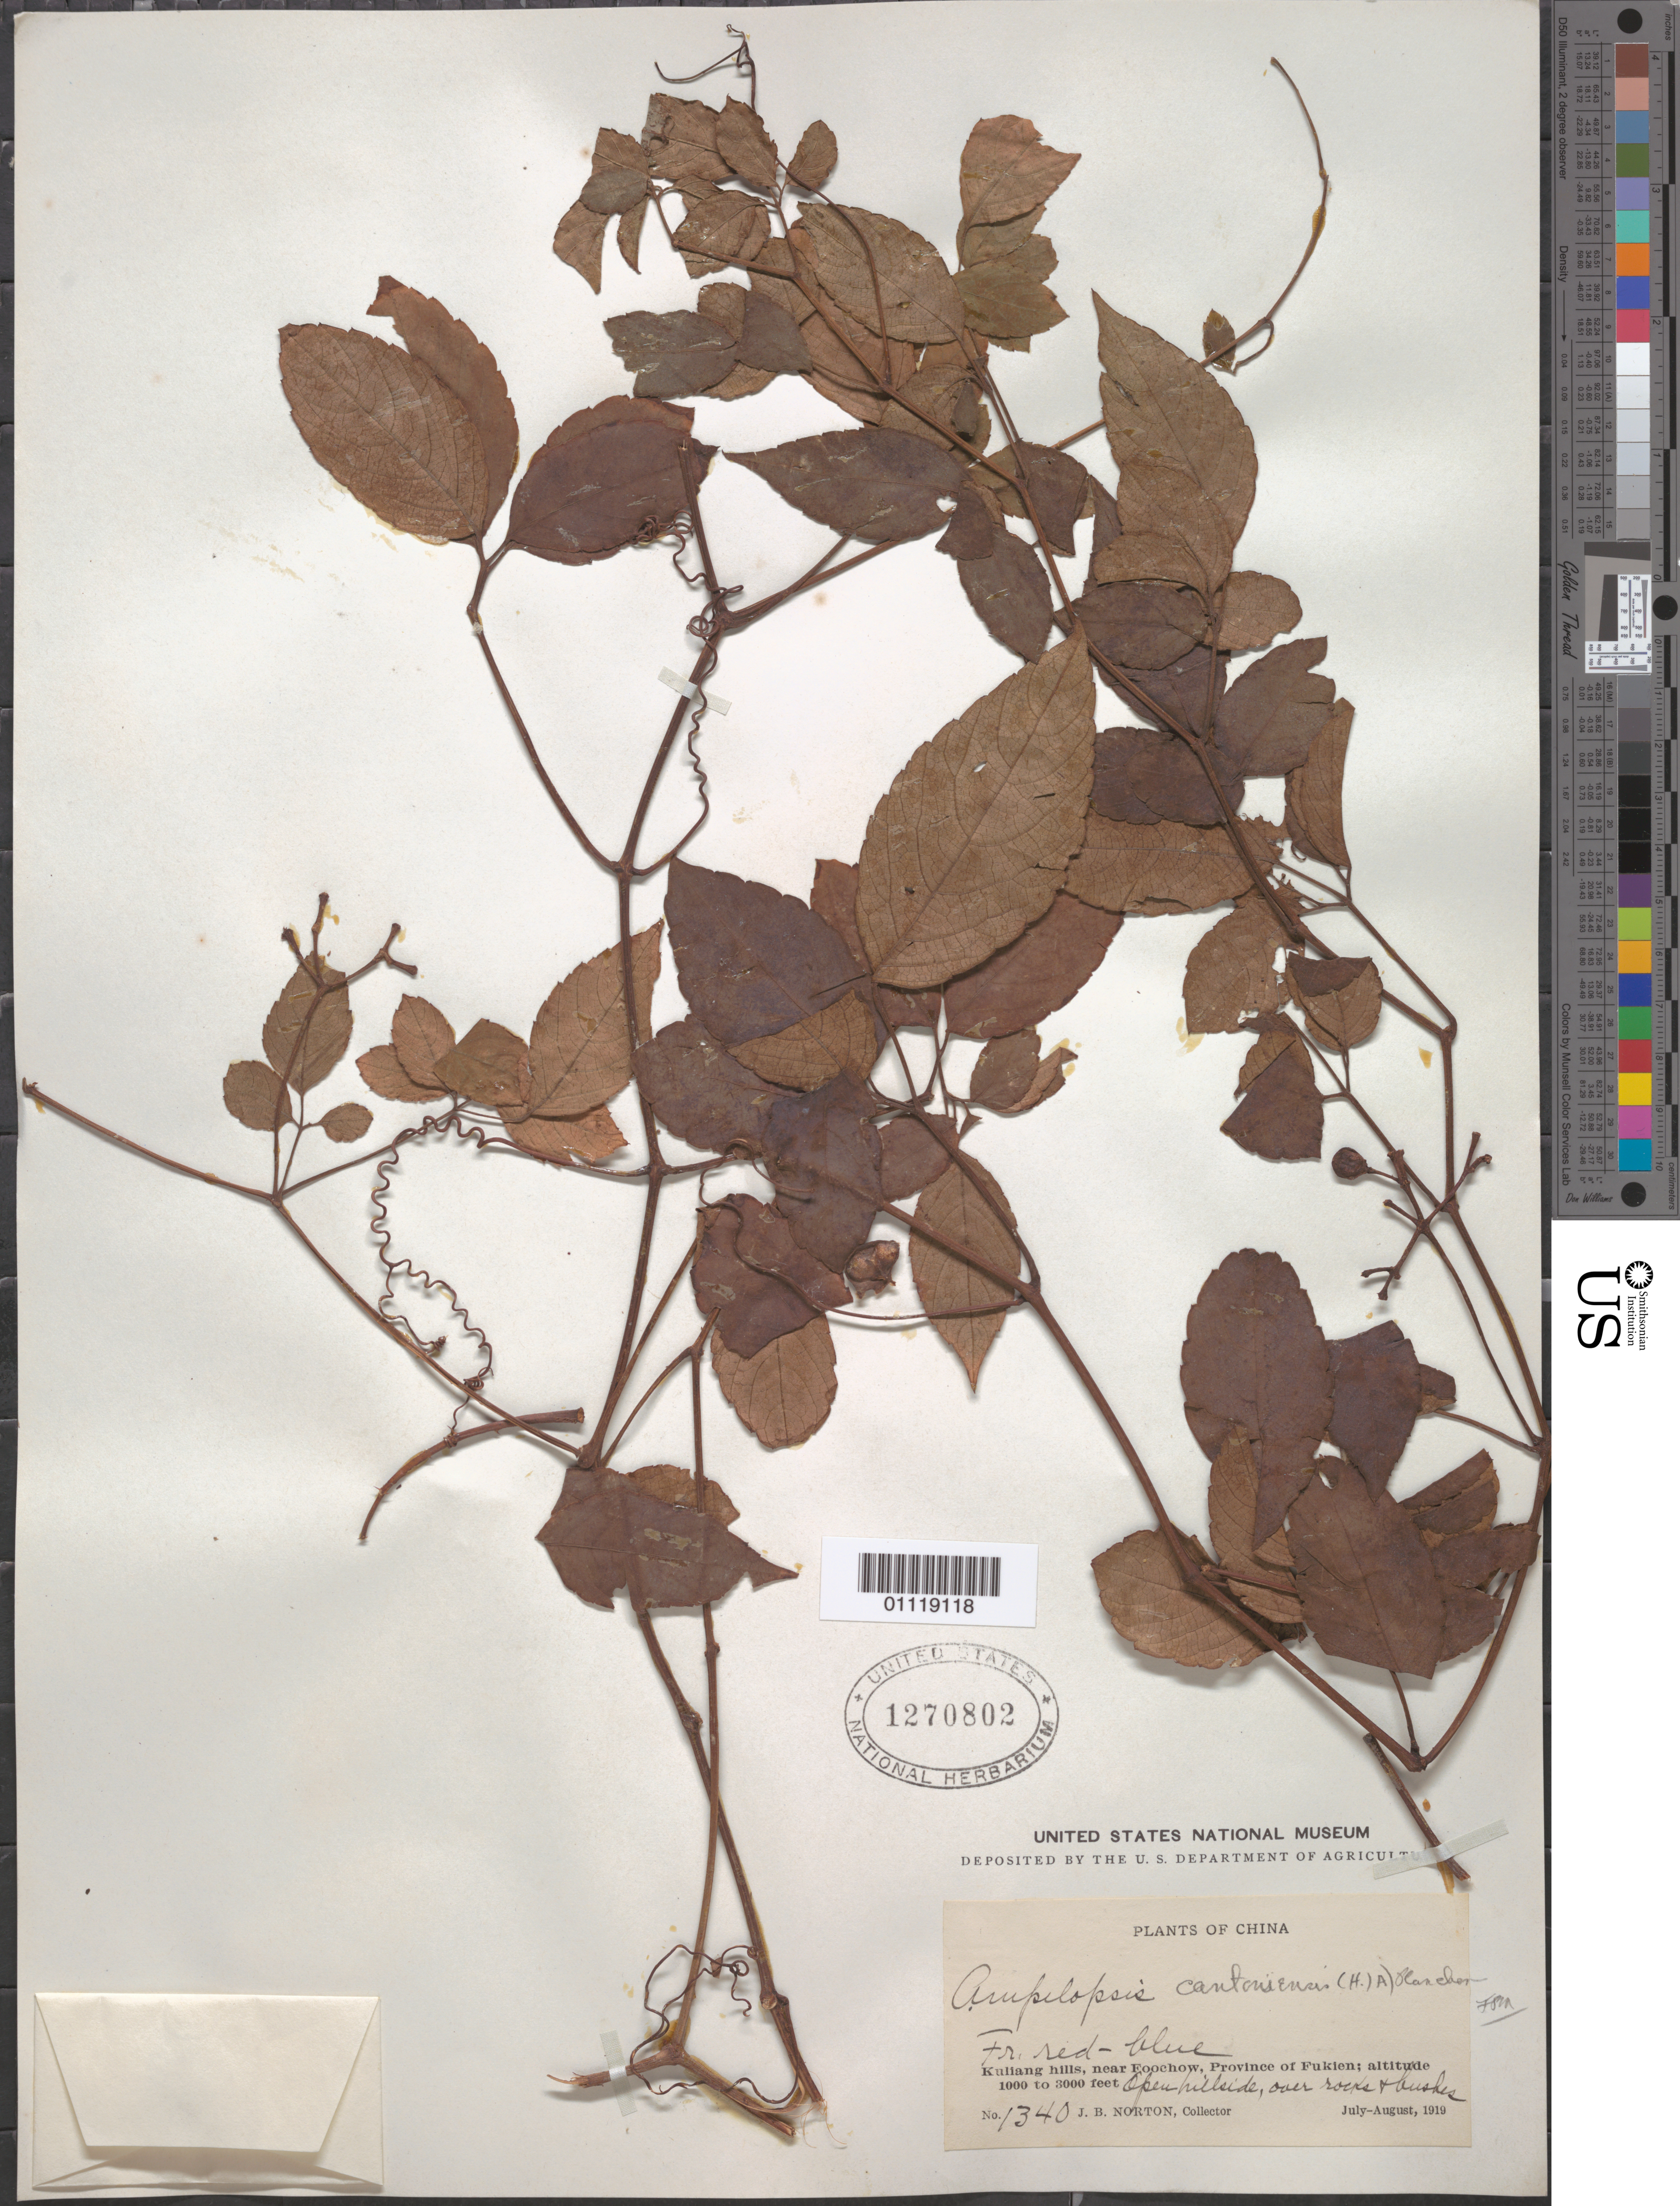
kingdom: Plantae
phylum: Tracheophyta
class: Magnoliopsida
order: Vitales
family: Vitaceae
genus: Ampelopsis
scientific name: Ampelopsis cantoniensis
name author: (W. Hook. & H.J. Arn.) Planch.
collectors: J. B. S. Norton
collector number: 1340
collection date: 1919-07/1919-08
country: China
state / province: Fujian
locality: Kuliang hills, near Foochow.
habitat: Open hillside, over rocks and bushes.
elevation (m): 305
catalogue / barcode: US 1270802